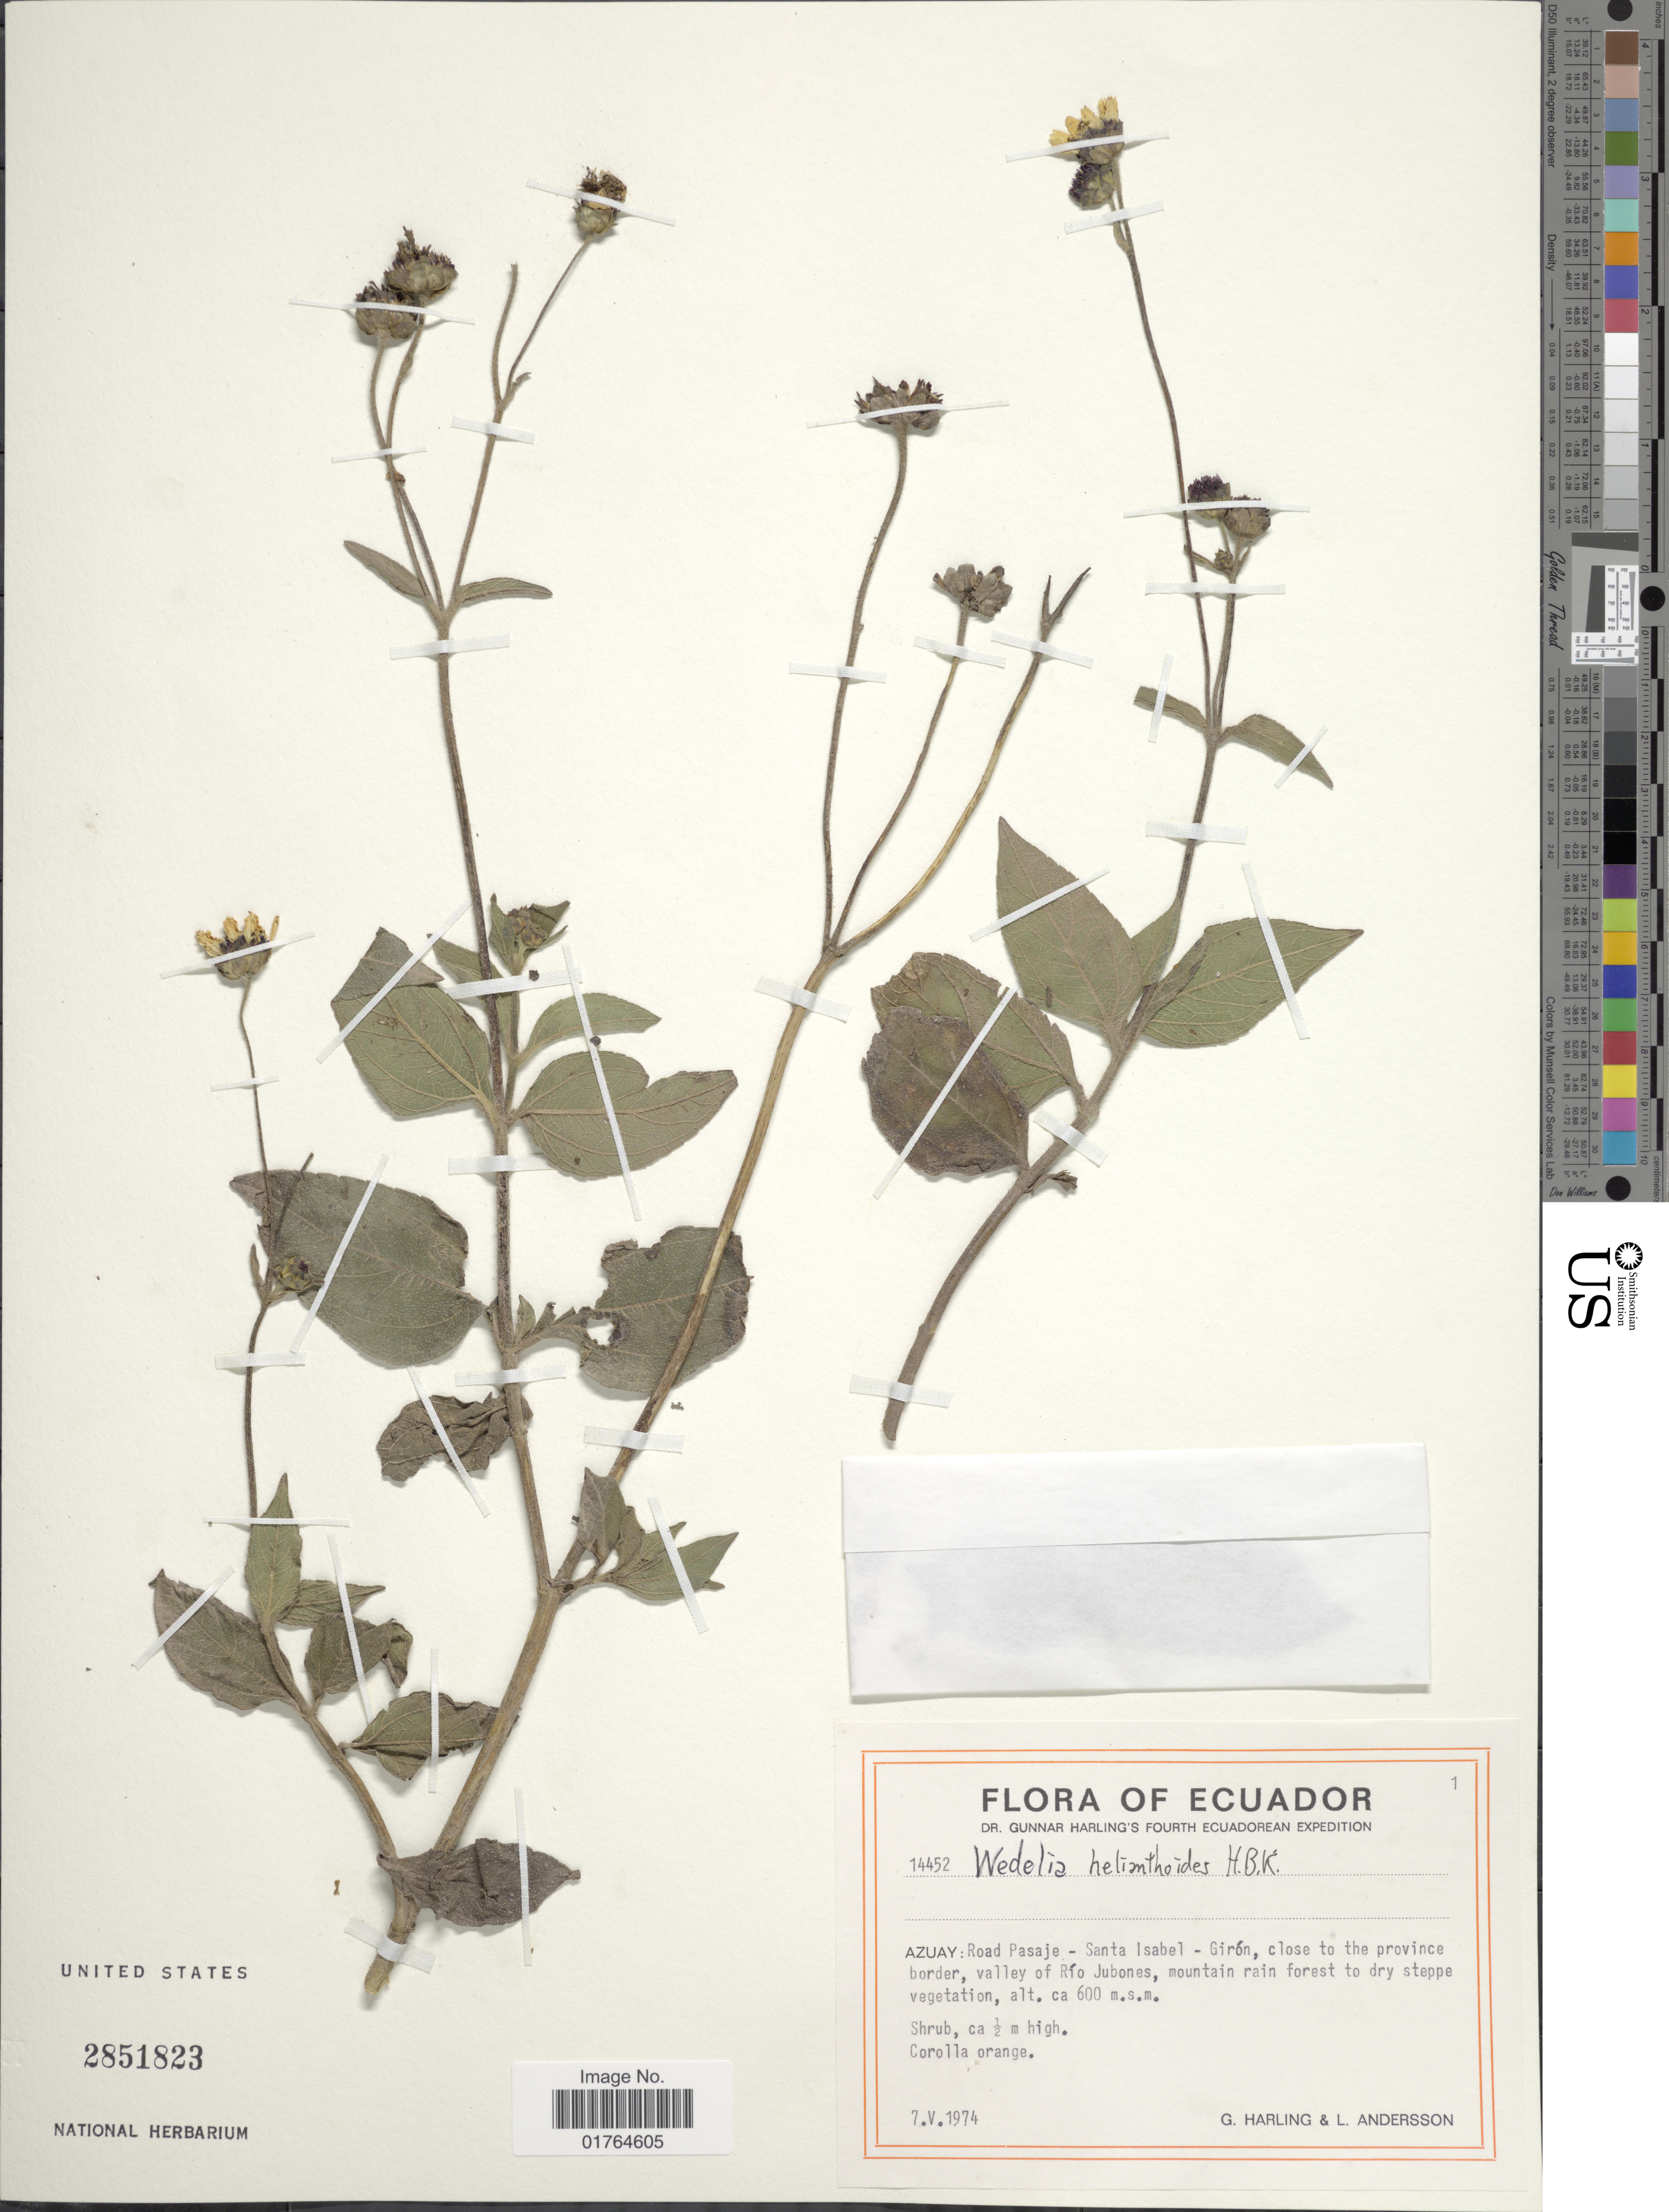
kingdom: Plantae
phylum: Tracheophyta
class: Magnoliopsida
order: Asterales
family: Asteraceae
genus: Wedelia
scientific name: Wedelia helianthoides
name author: Kunth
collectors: G. Harling & L. Andersson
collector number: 14452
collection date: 1974-05-07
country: Ecuador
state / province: Azuay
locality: Road Pasaje-Santa Isabel-Giron, close to the province border, valley of Rio Jubones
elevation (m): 600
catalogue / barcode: US 2851823